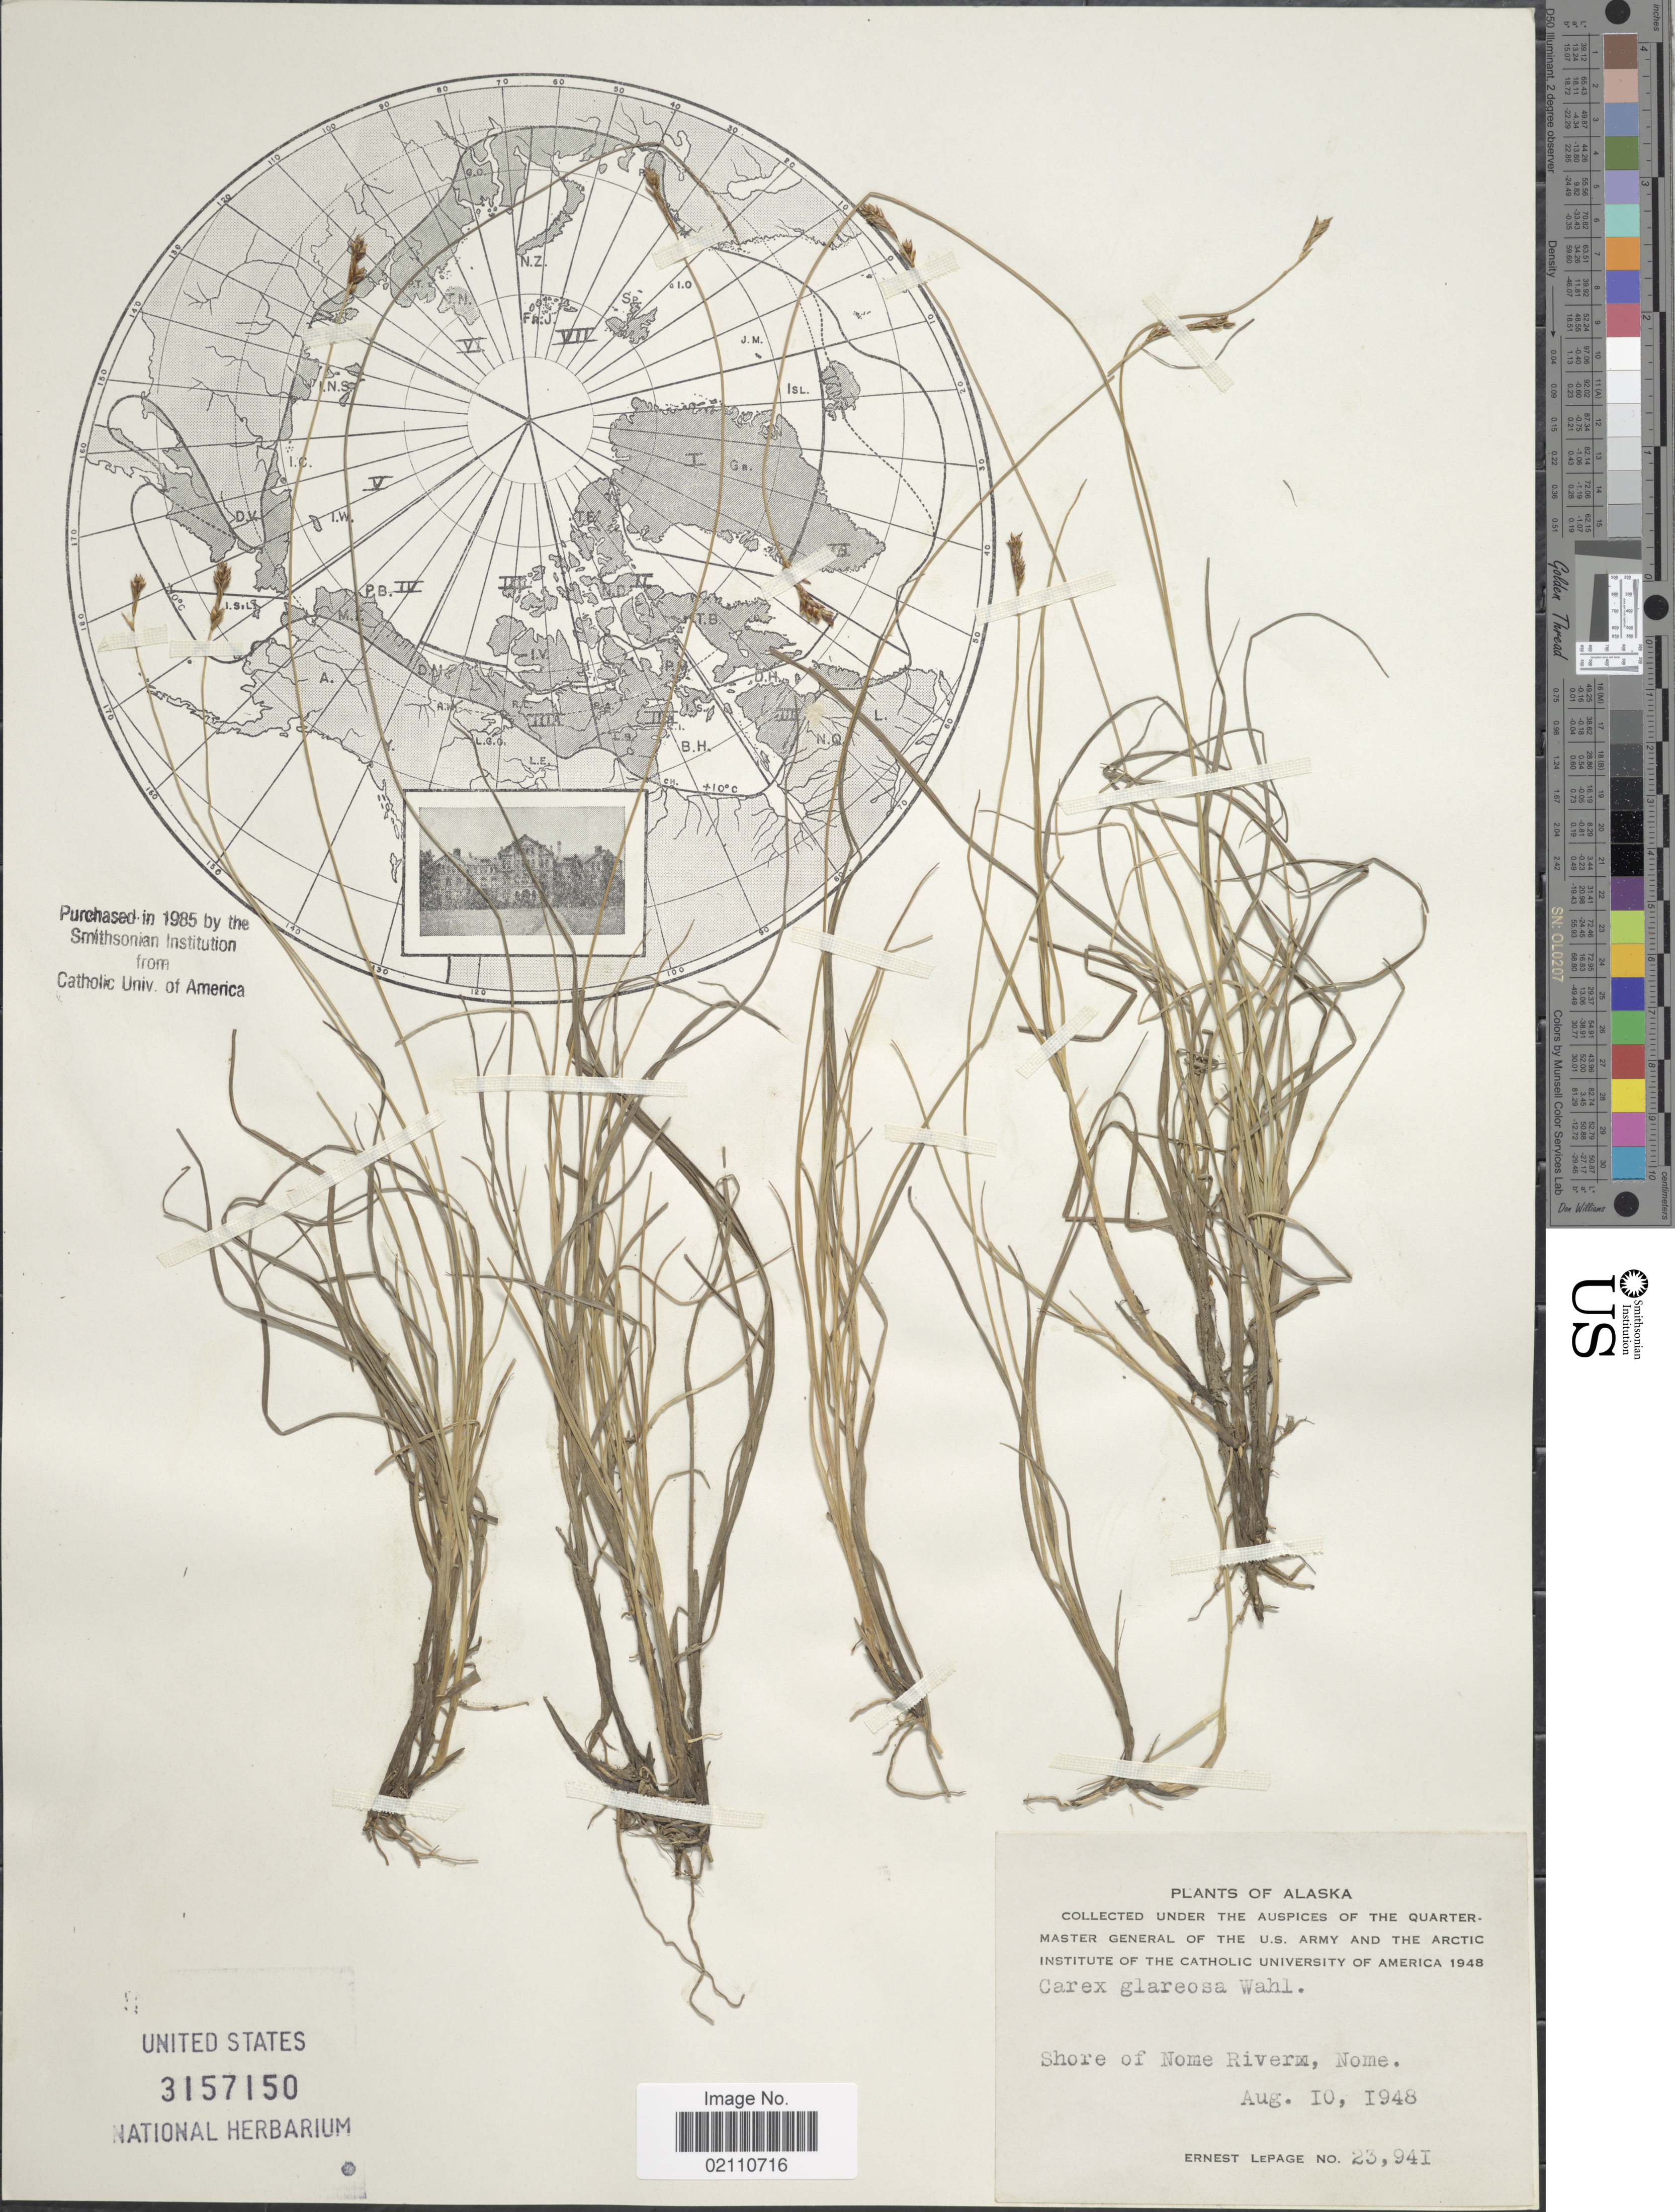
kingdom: Plantae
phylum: Tracheophyta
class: Liliopsida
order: Poales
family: Cyperaceae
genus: Carex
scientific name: Carex glareosa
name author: Schkuhr ex Wahlenb.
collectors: E. Lepage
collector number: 23941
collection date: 1948-08-10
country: United States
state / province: Alaska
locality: Shore of Nome River, Nome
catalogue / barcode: US 3157150